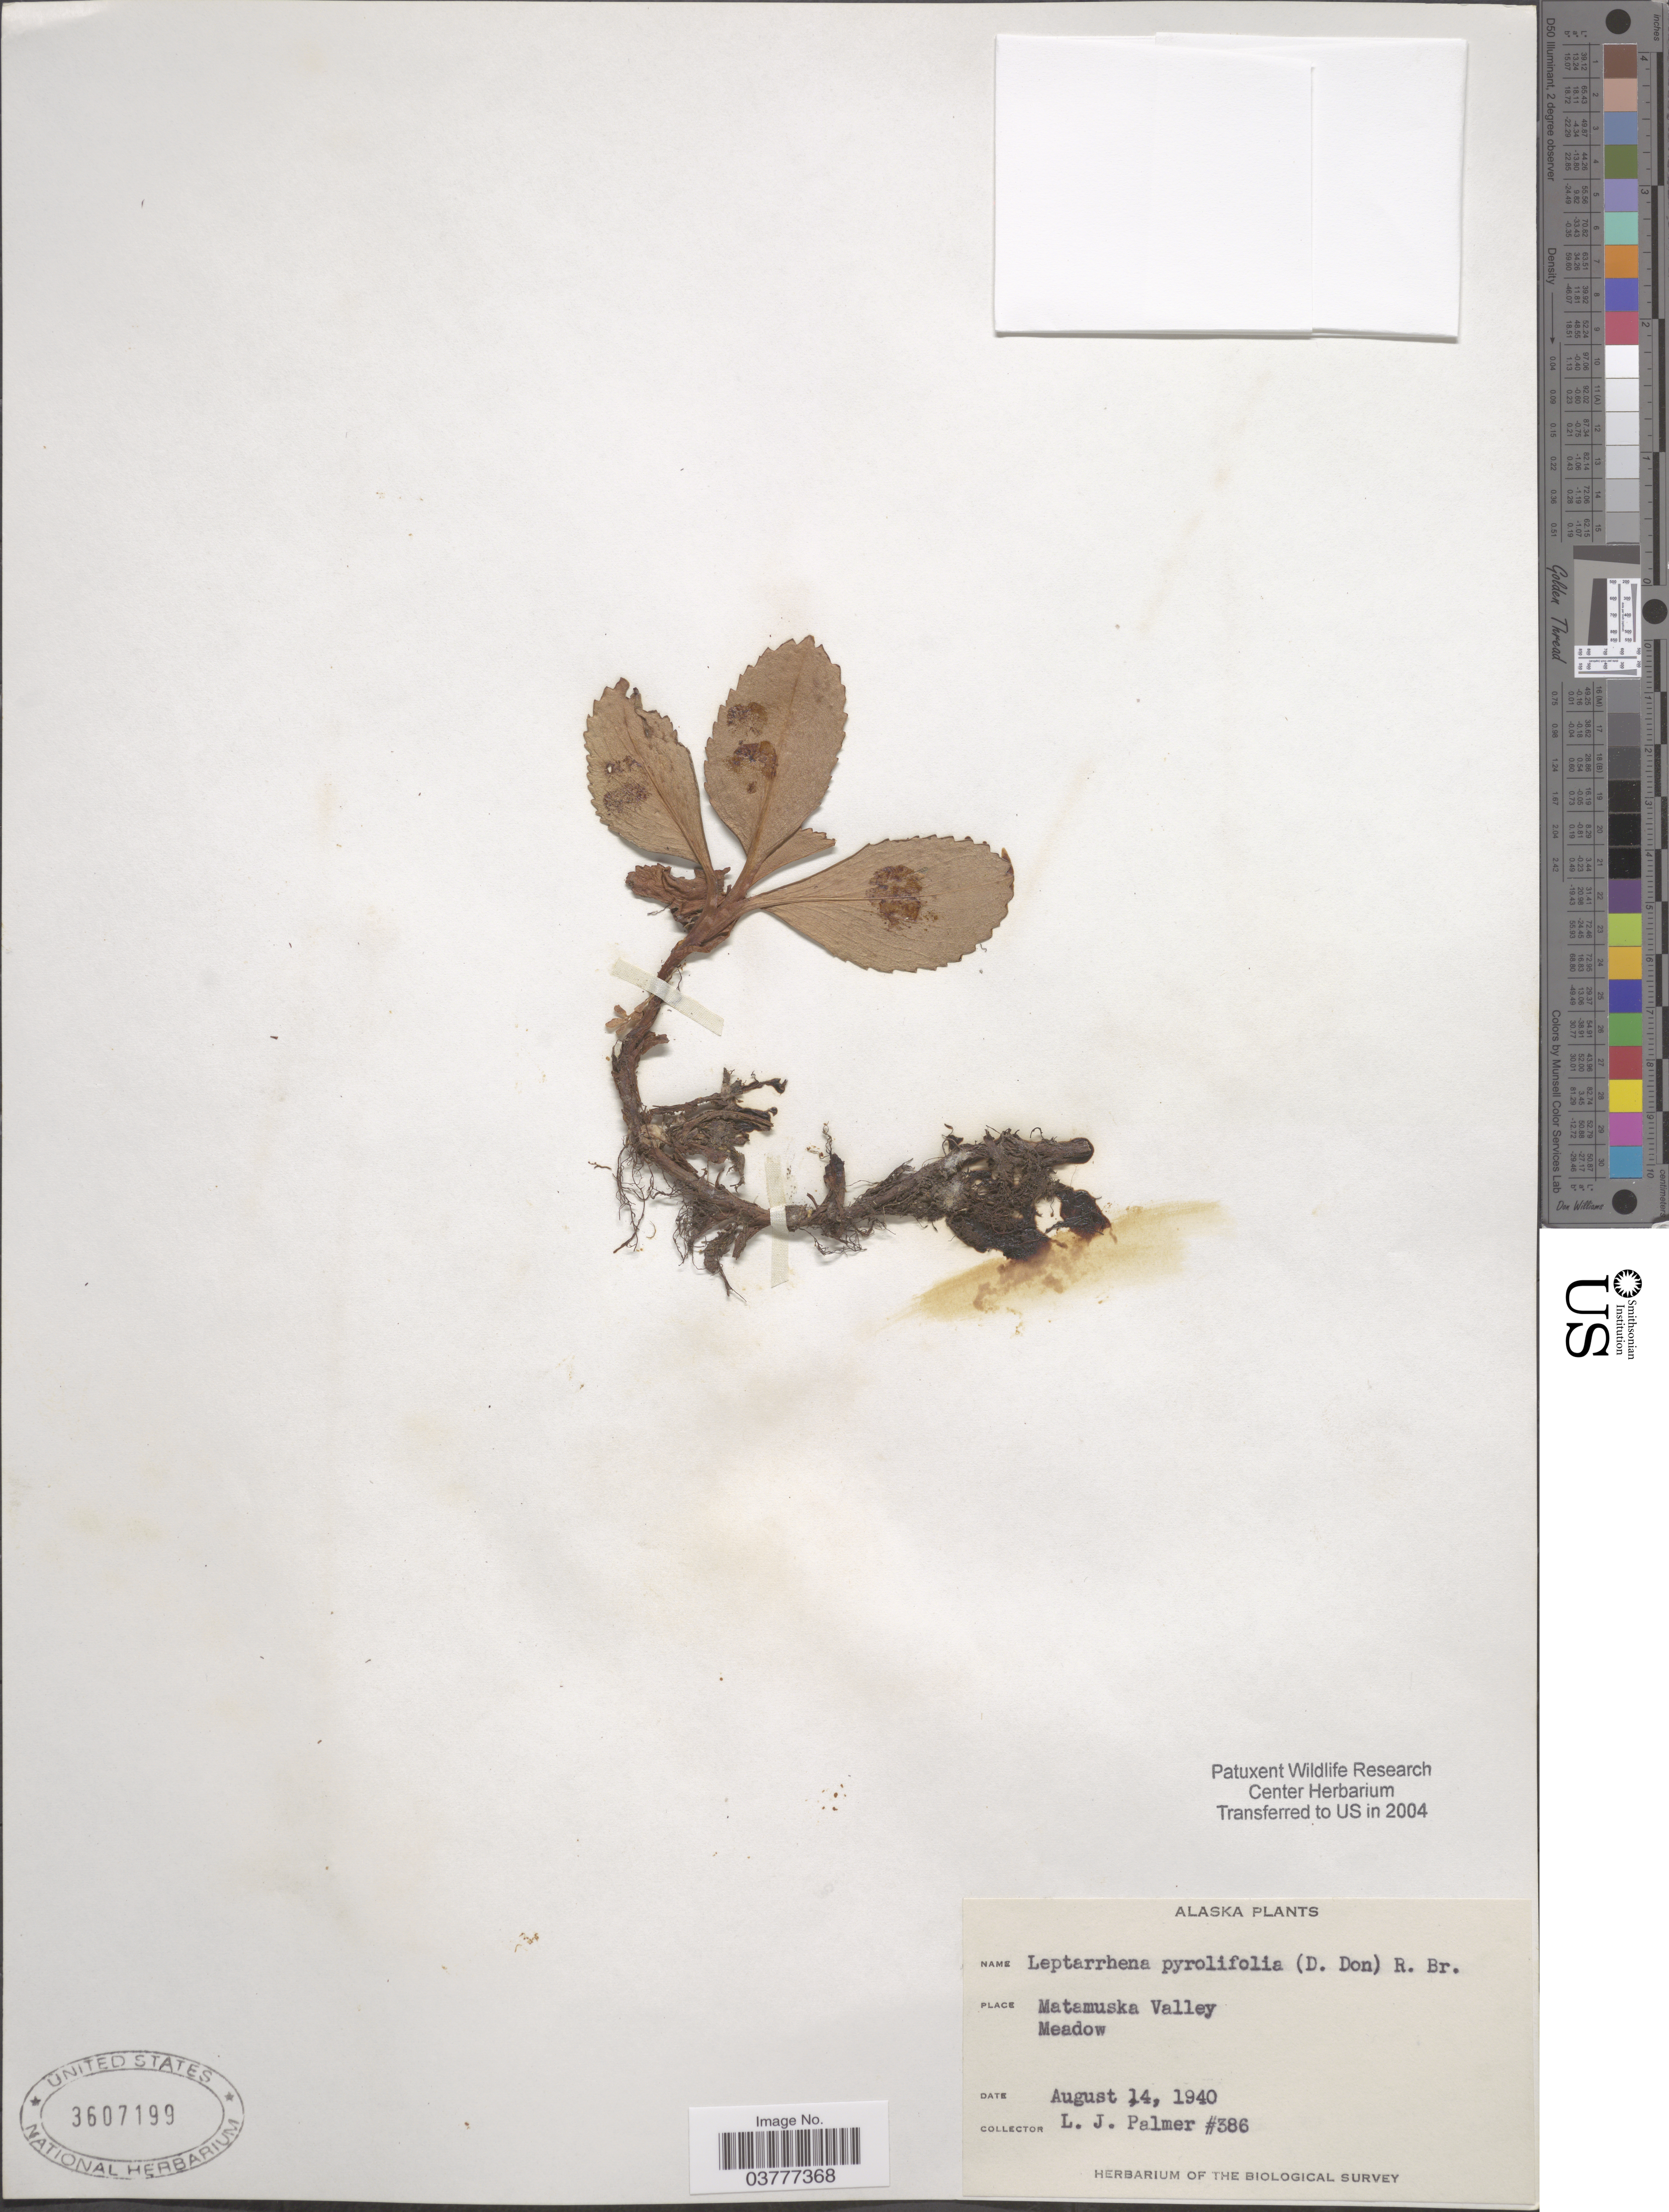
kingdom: Plantae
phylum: Tracheophyta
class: Magnoliopsida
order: Saxifragales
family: Saxifragaceae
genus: Leptarrhena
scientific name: Leptarrhena pyrolifolia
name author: (D. Don) Ser.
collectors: L. J. Palmer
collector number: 386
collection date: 1940-08-14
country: United States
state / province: Alaska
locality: Matamuska Valley.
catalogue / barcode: US 3607199